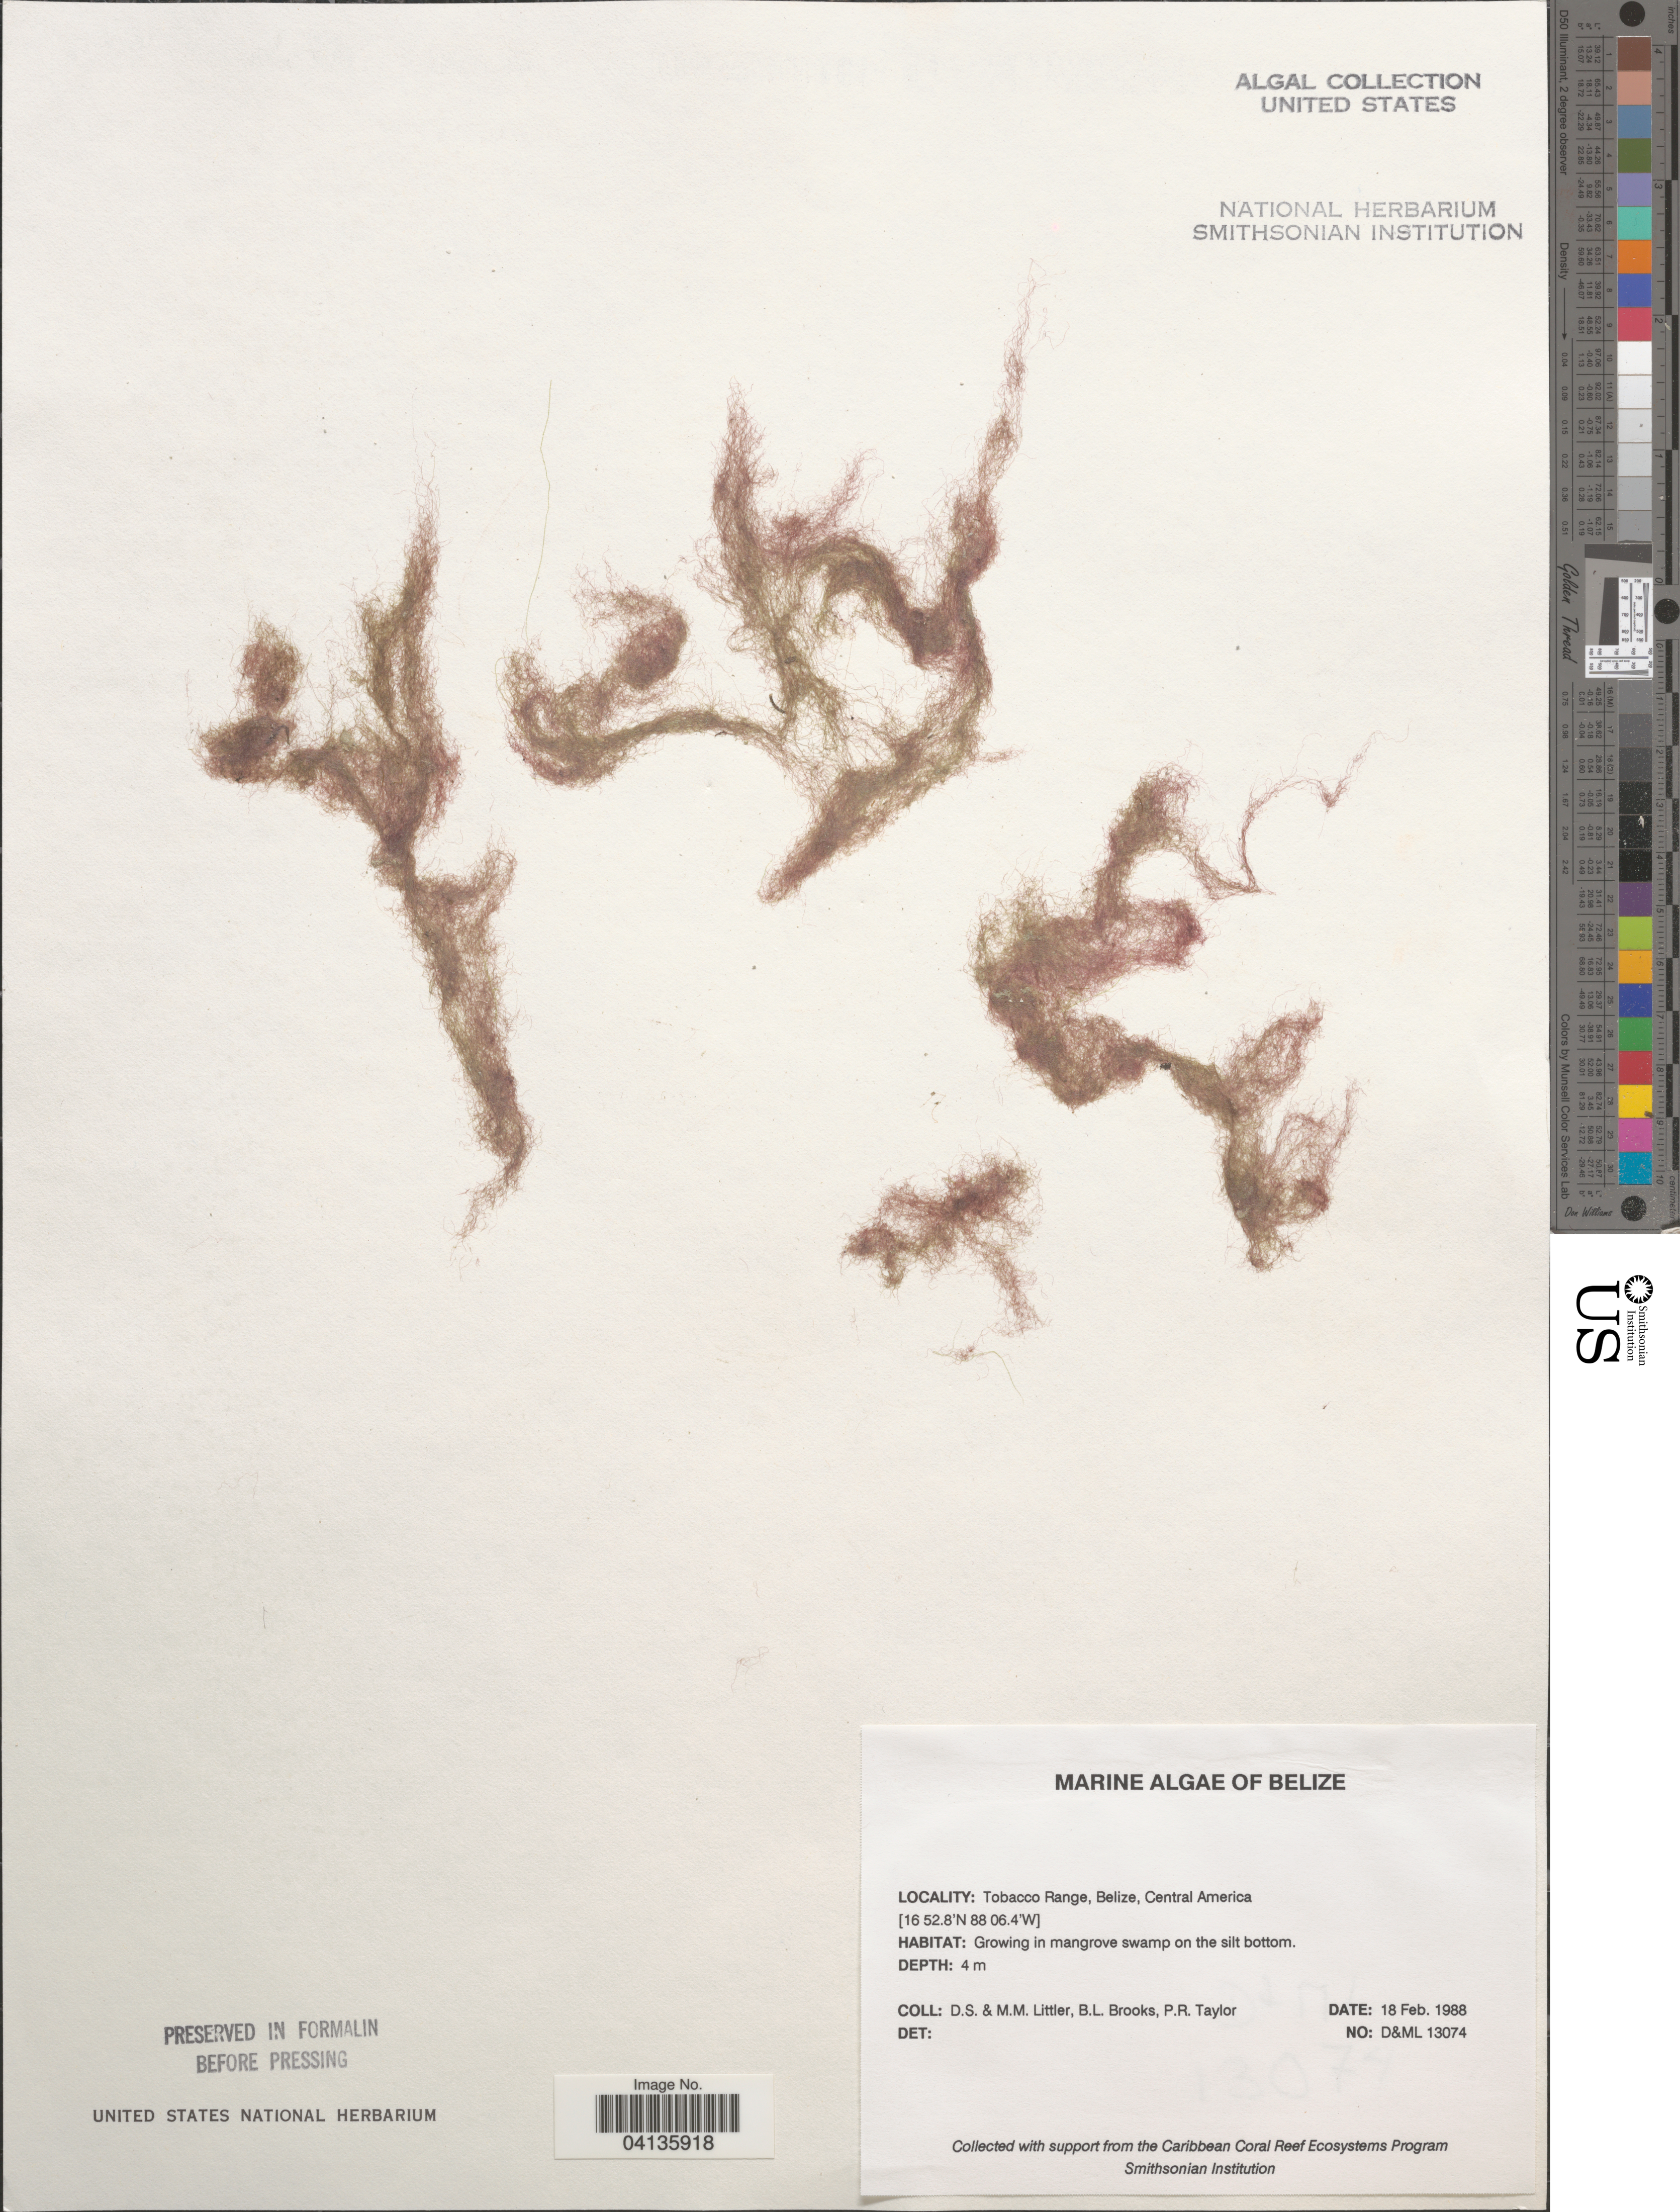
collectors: D. S. Littler, B. Brooks & P. R. Taylor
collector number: D&ML 13074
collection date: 1988-02-18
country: Belize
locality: Tobacco Range.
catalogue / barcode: US 238729